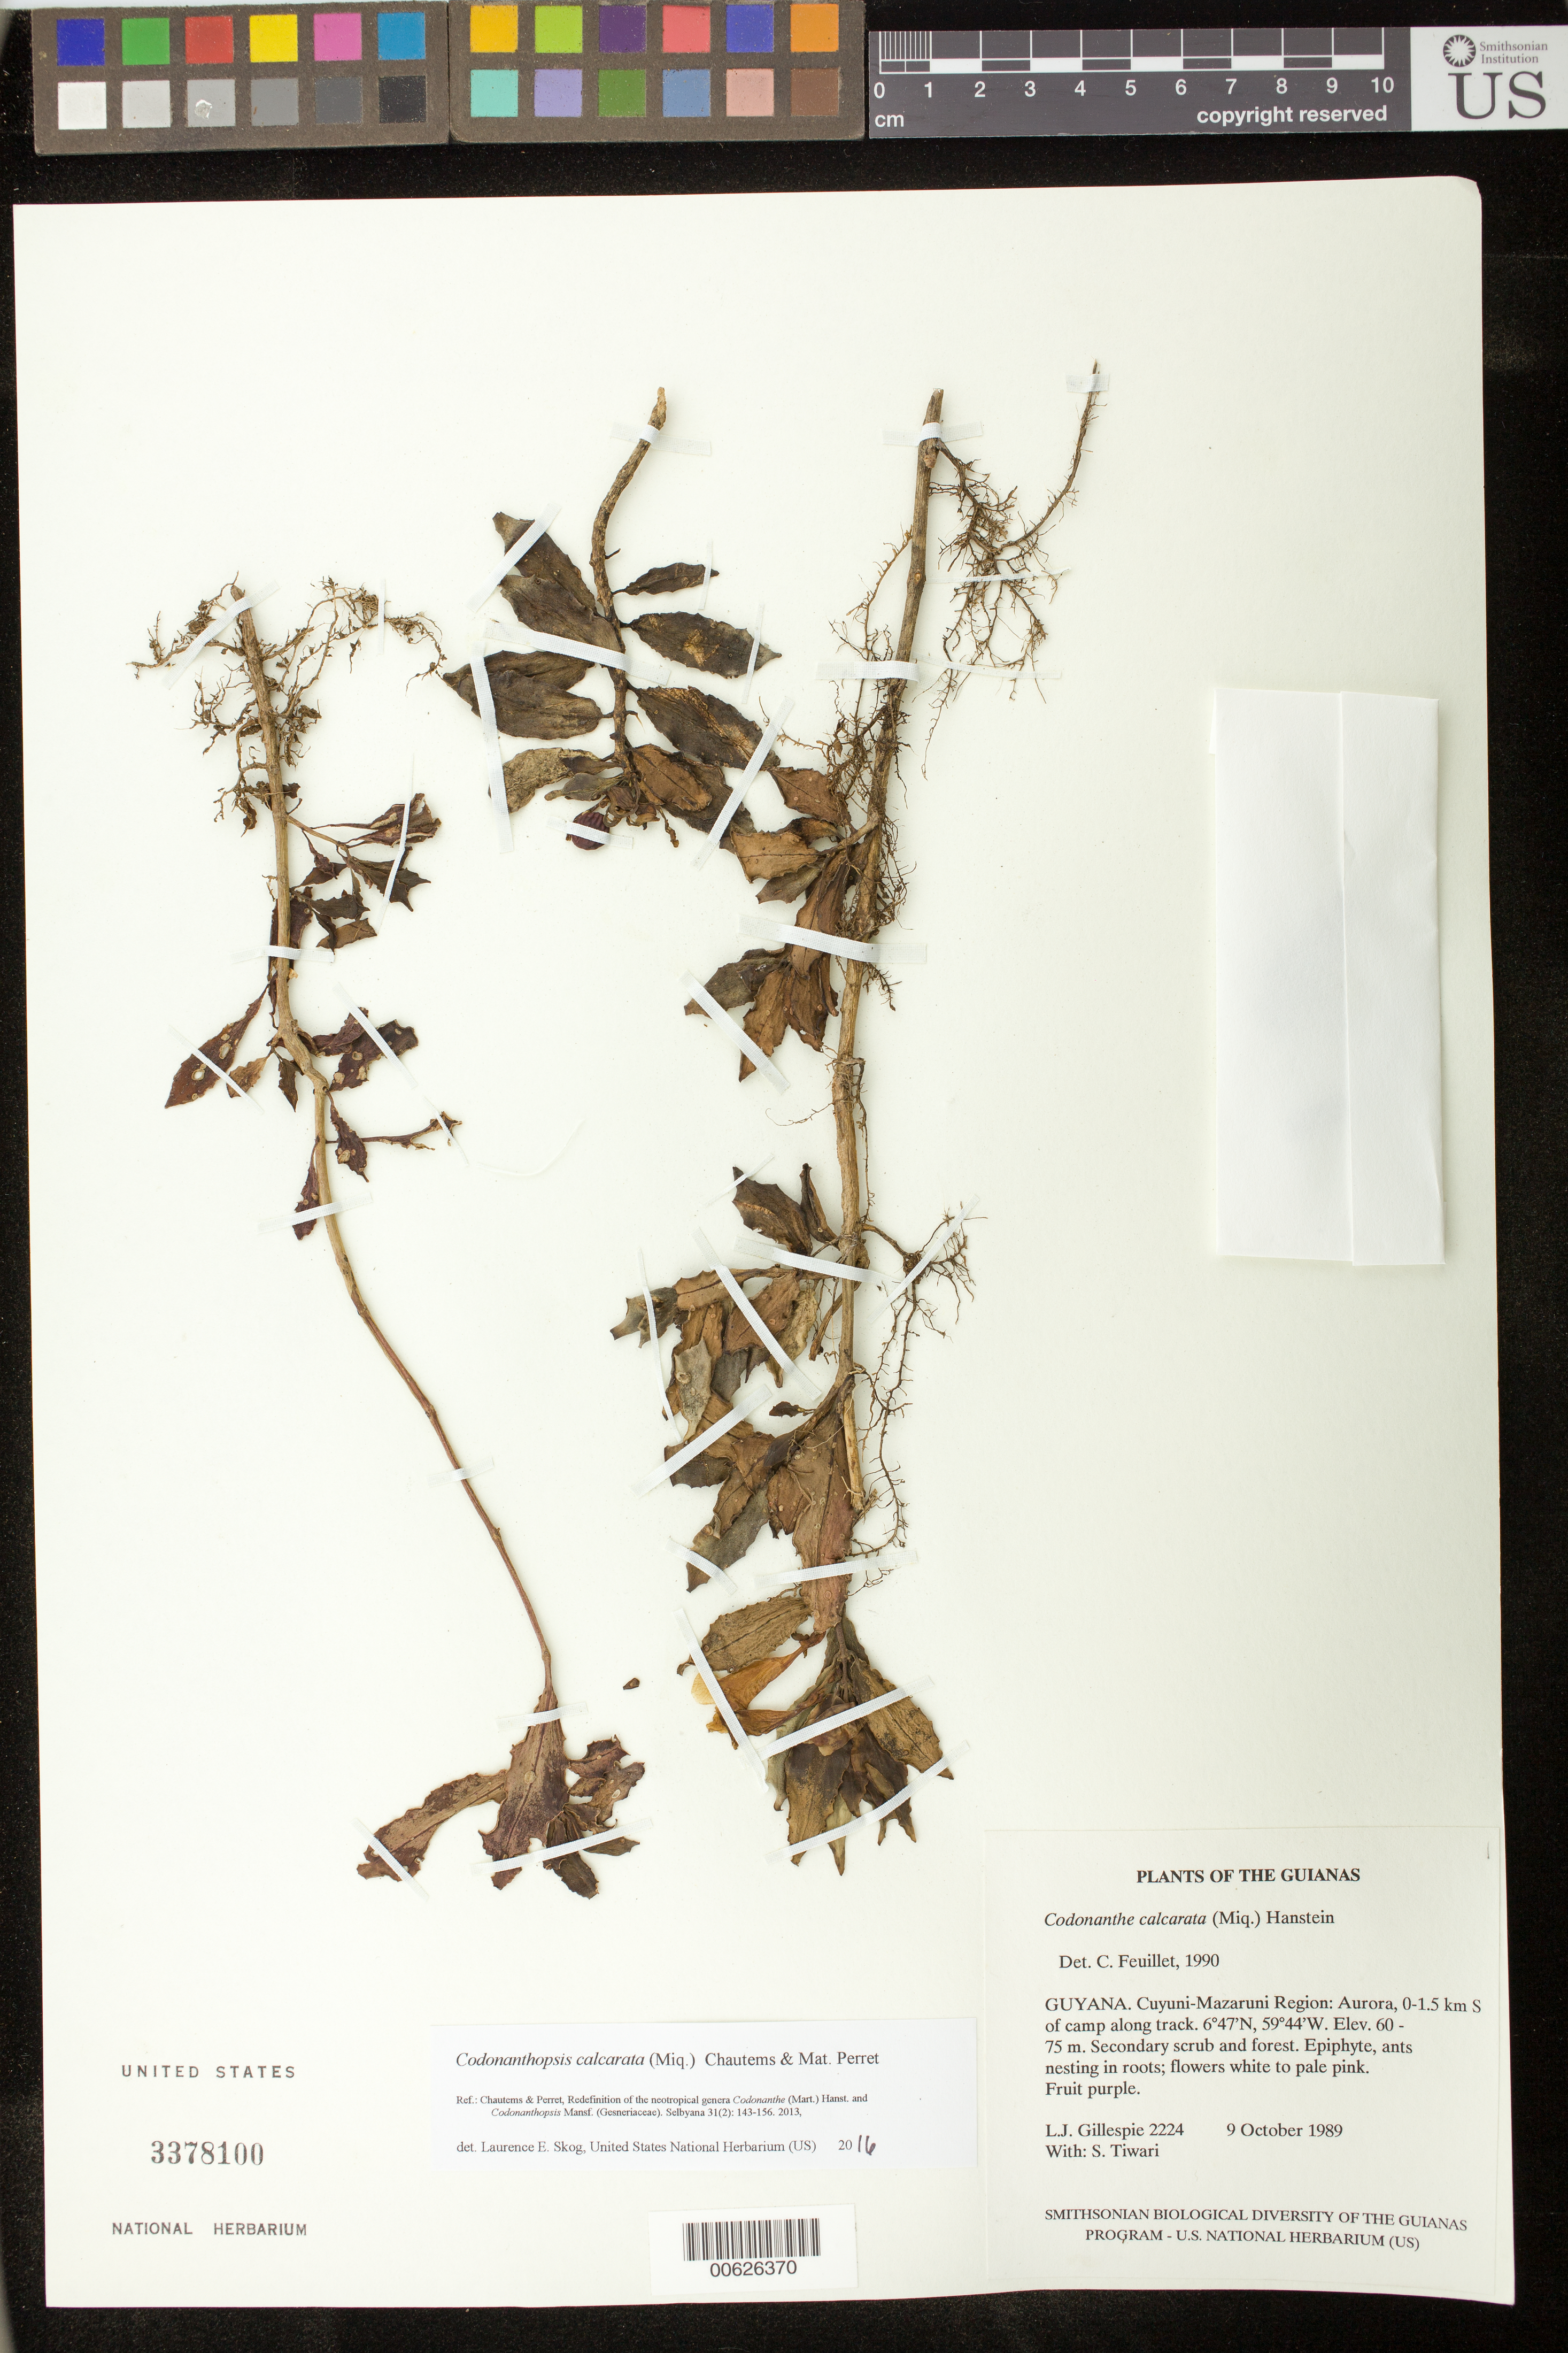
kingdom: Plantae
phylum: Tracheophyta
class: Magnoliopsida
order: Lamiales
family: Gesneriaceae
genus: Codonanthopsis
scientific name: Codonanthopsis calcarata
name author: (Miq.) Chautems & Mat.Perret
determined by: Skog, Laurence E.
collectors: L. J. Gillespie & S. Tiwari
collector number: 2224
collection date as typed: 09 Oct 1989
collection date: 1989-10-09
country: Guyana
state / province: Cuyuni-Mazaruni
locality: Aurora, 0-1.5 km S of camp along track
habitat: Secondary scrub and forest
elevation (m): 60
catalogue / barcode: US 3378100